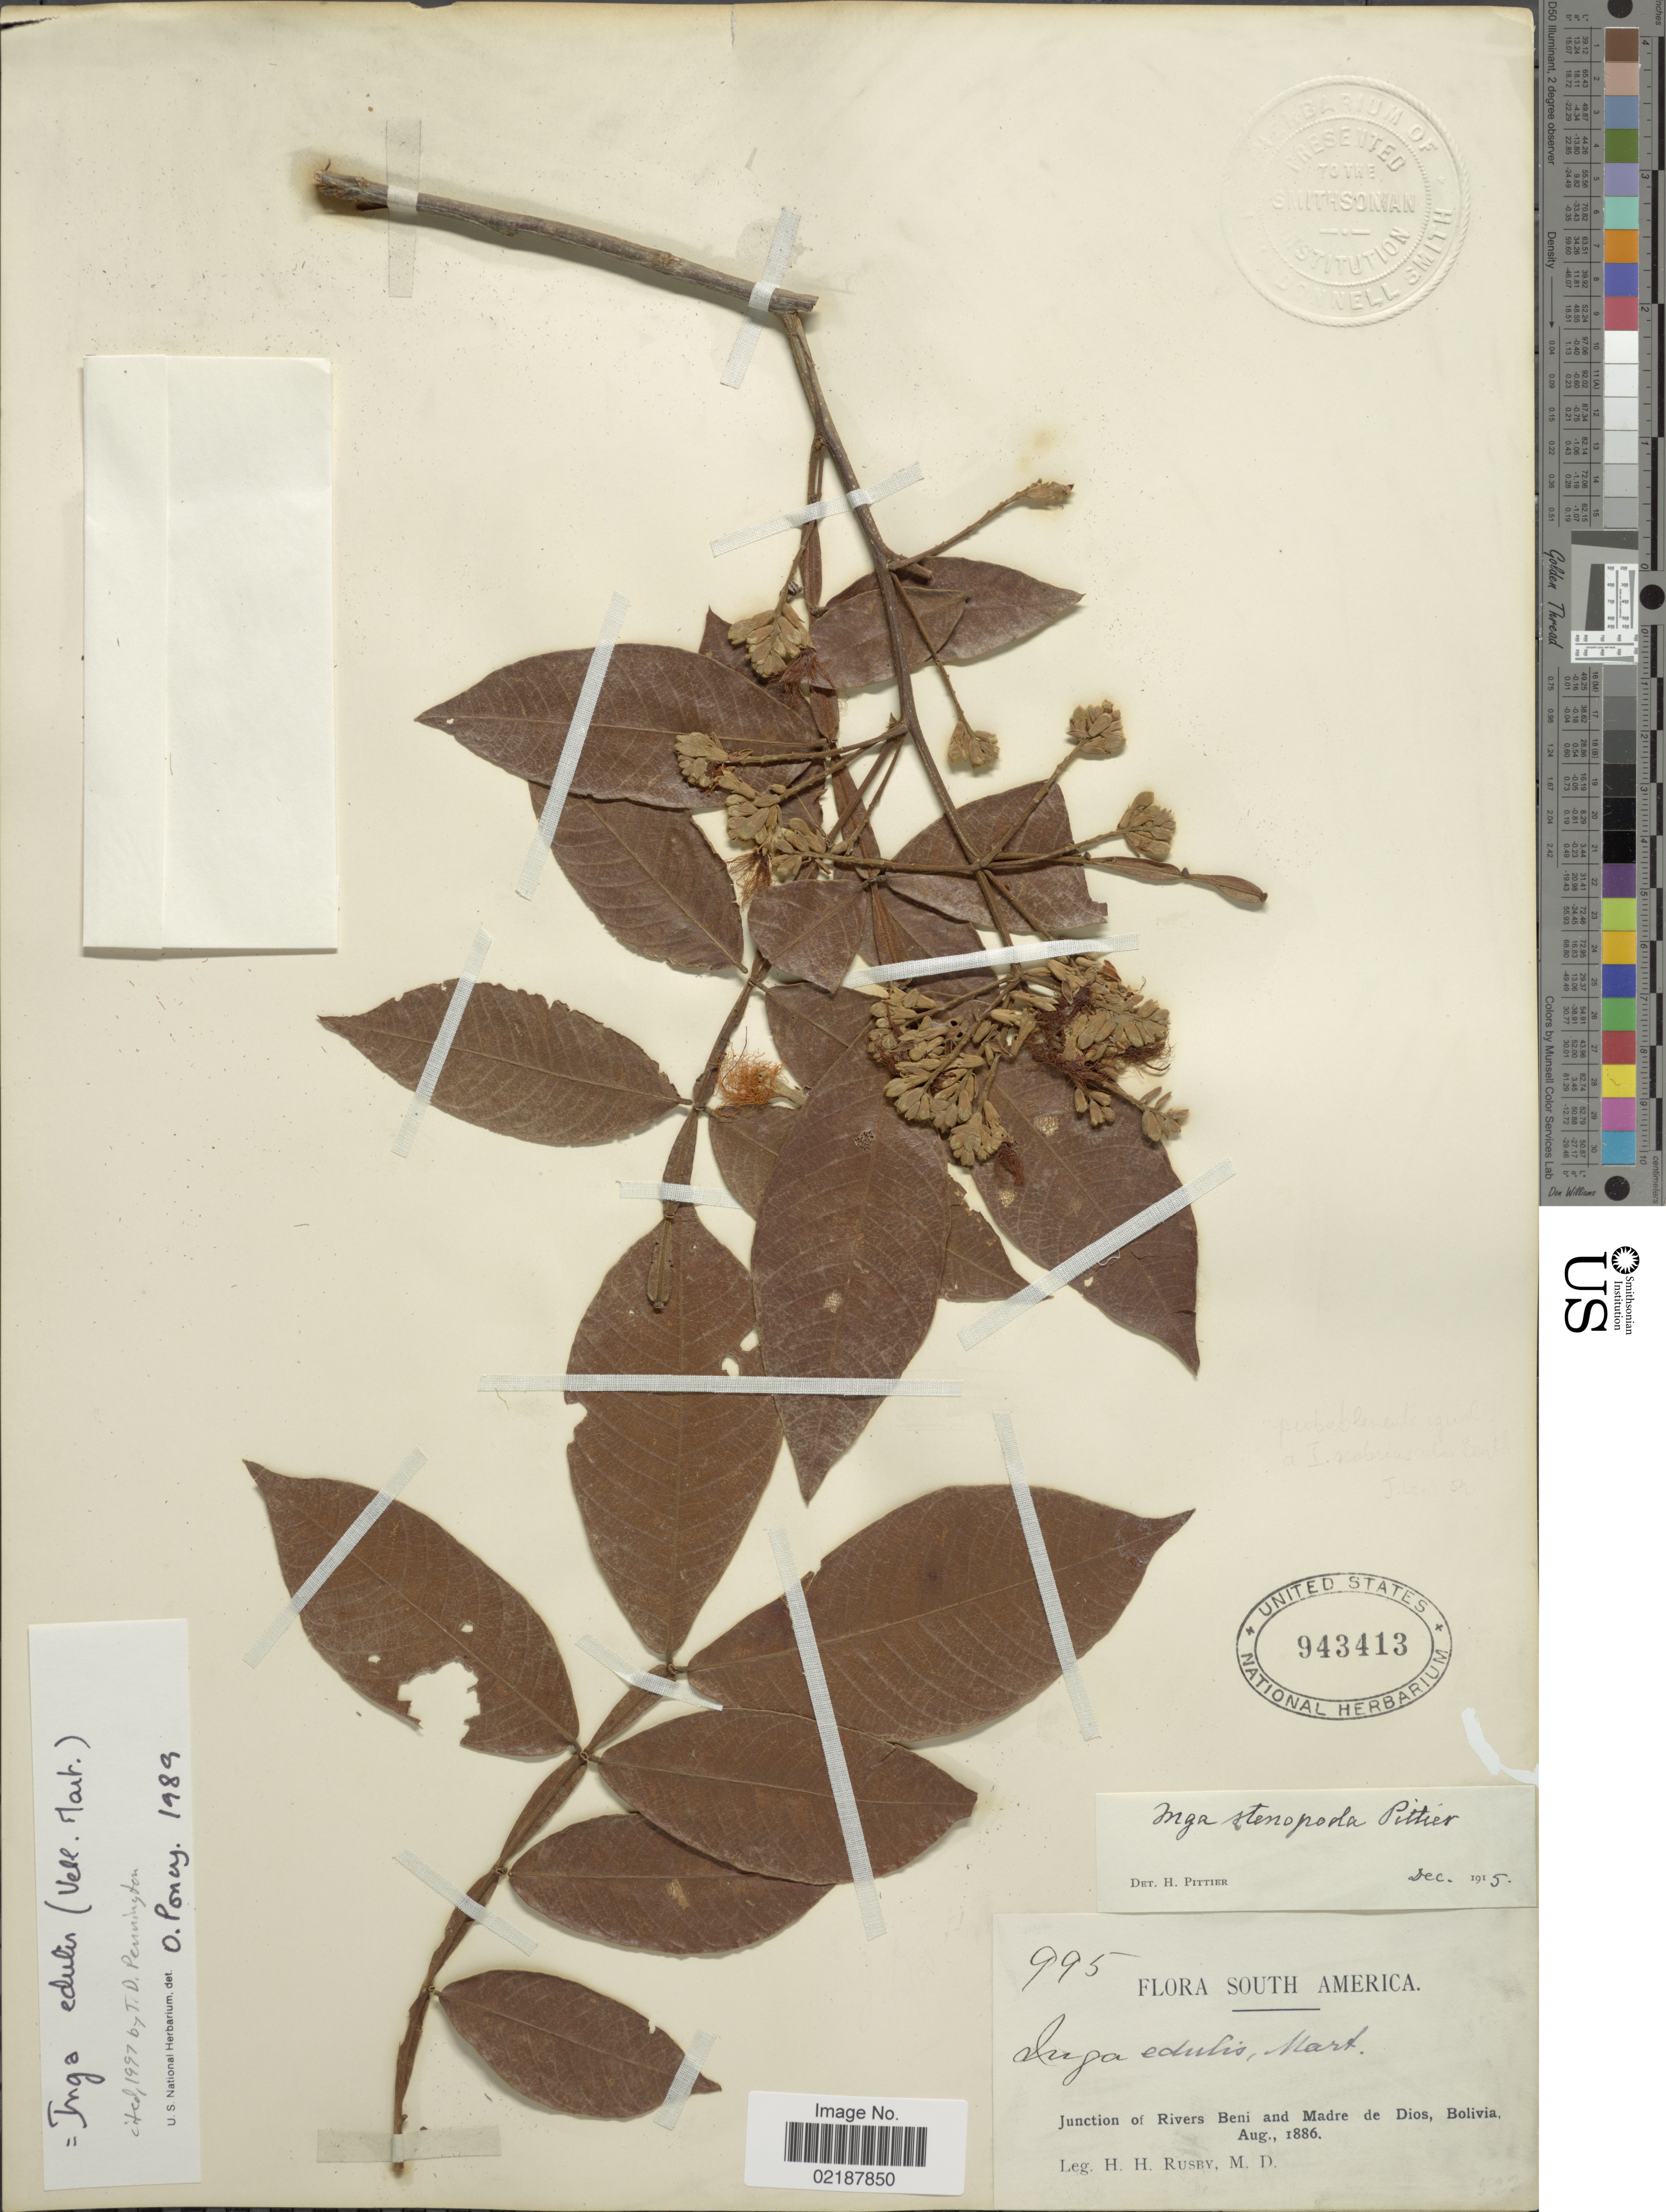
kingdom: Plantae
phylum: Tracheophyta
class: Magnoliopsida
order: Fabales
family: Fabaceae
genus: Inga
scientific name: Inga edulis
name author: Mart.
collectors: H. H. Rusby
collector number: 995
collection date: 1886-08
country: Bolivia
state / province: Beni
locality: Junction of Rivers Beni and Madre de Dios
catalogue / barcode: US 943413